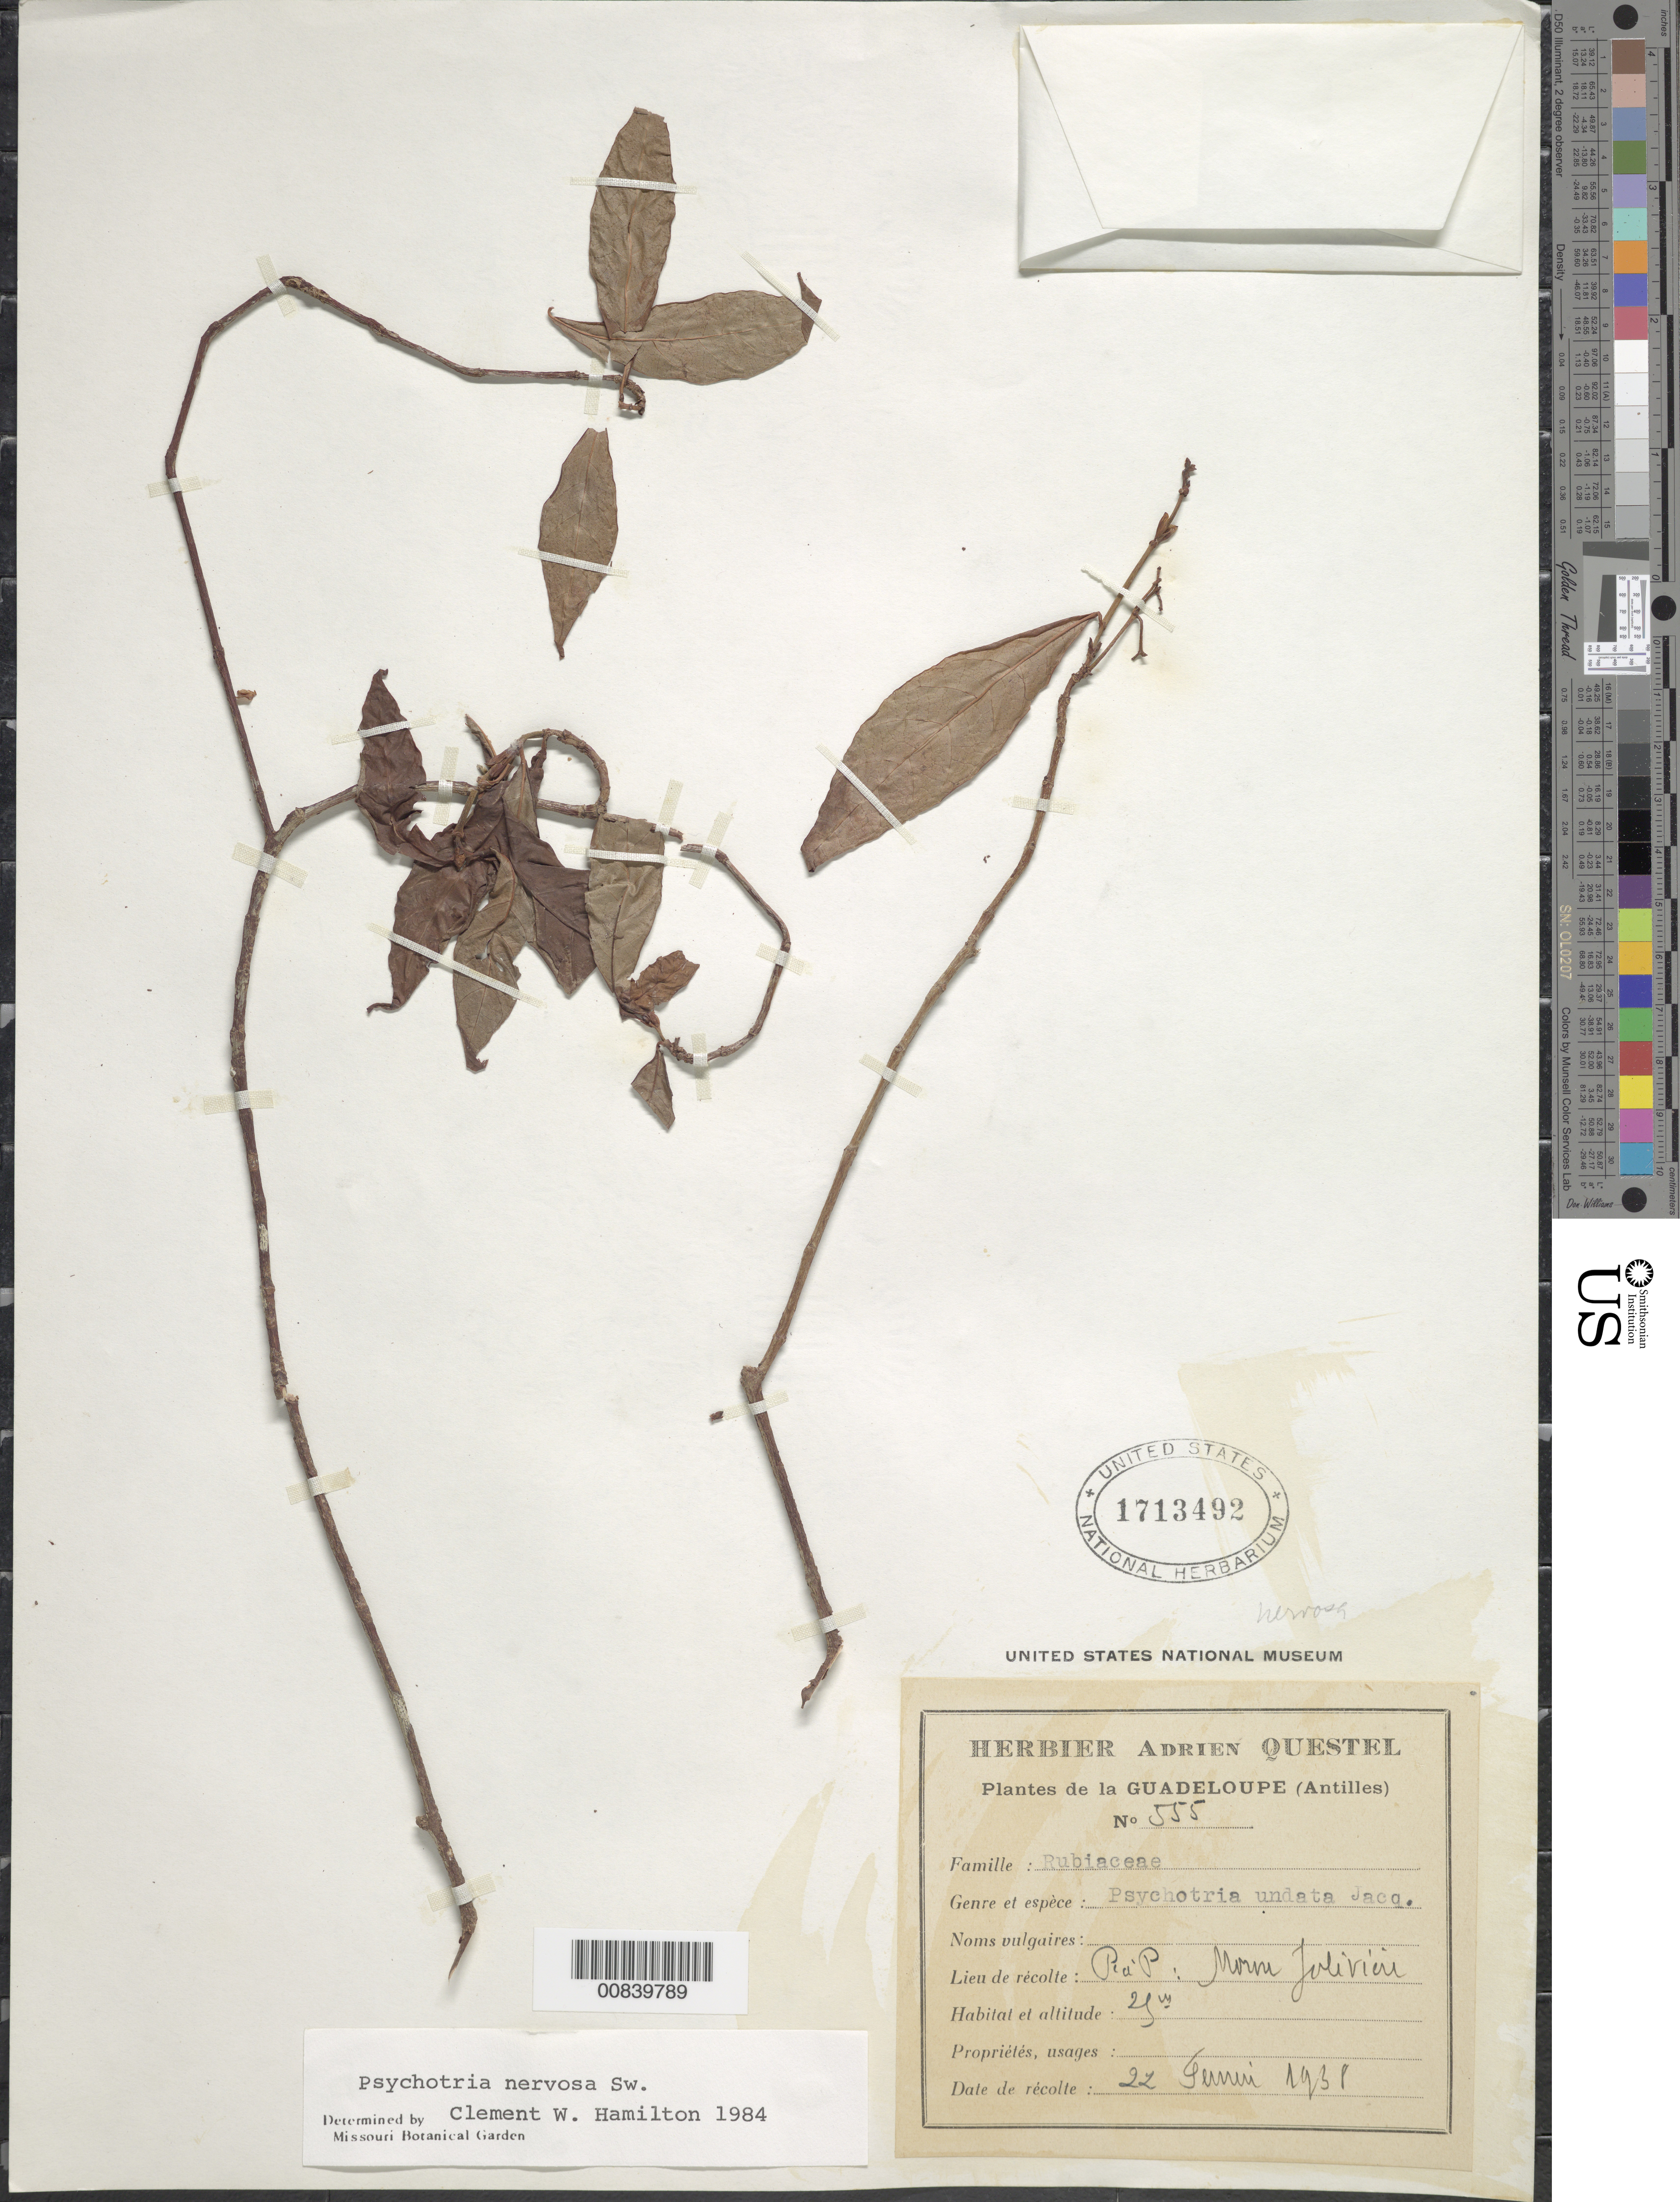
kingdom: Plantae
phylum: Tracheophyta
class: Magnoliopsida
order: Gentianales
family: Rubiaceae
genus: Psychotria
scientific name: Psychotria nervosa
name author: Sw.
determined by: Hamilton, C. W.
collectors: A. Questel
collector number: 555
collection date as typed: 22 Feb 1938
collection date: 1938-02-22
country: Guadeloupe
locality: Morne Juliviére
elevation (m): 29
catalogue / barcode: US 1713492